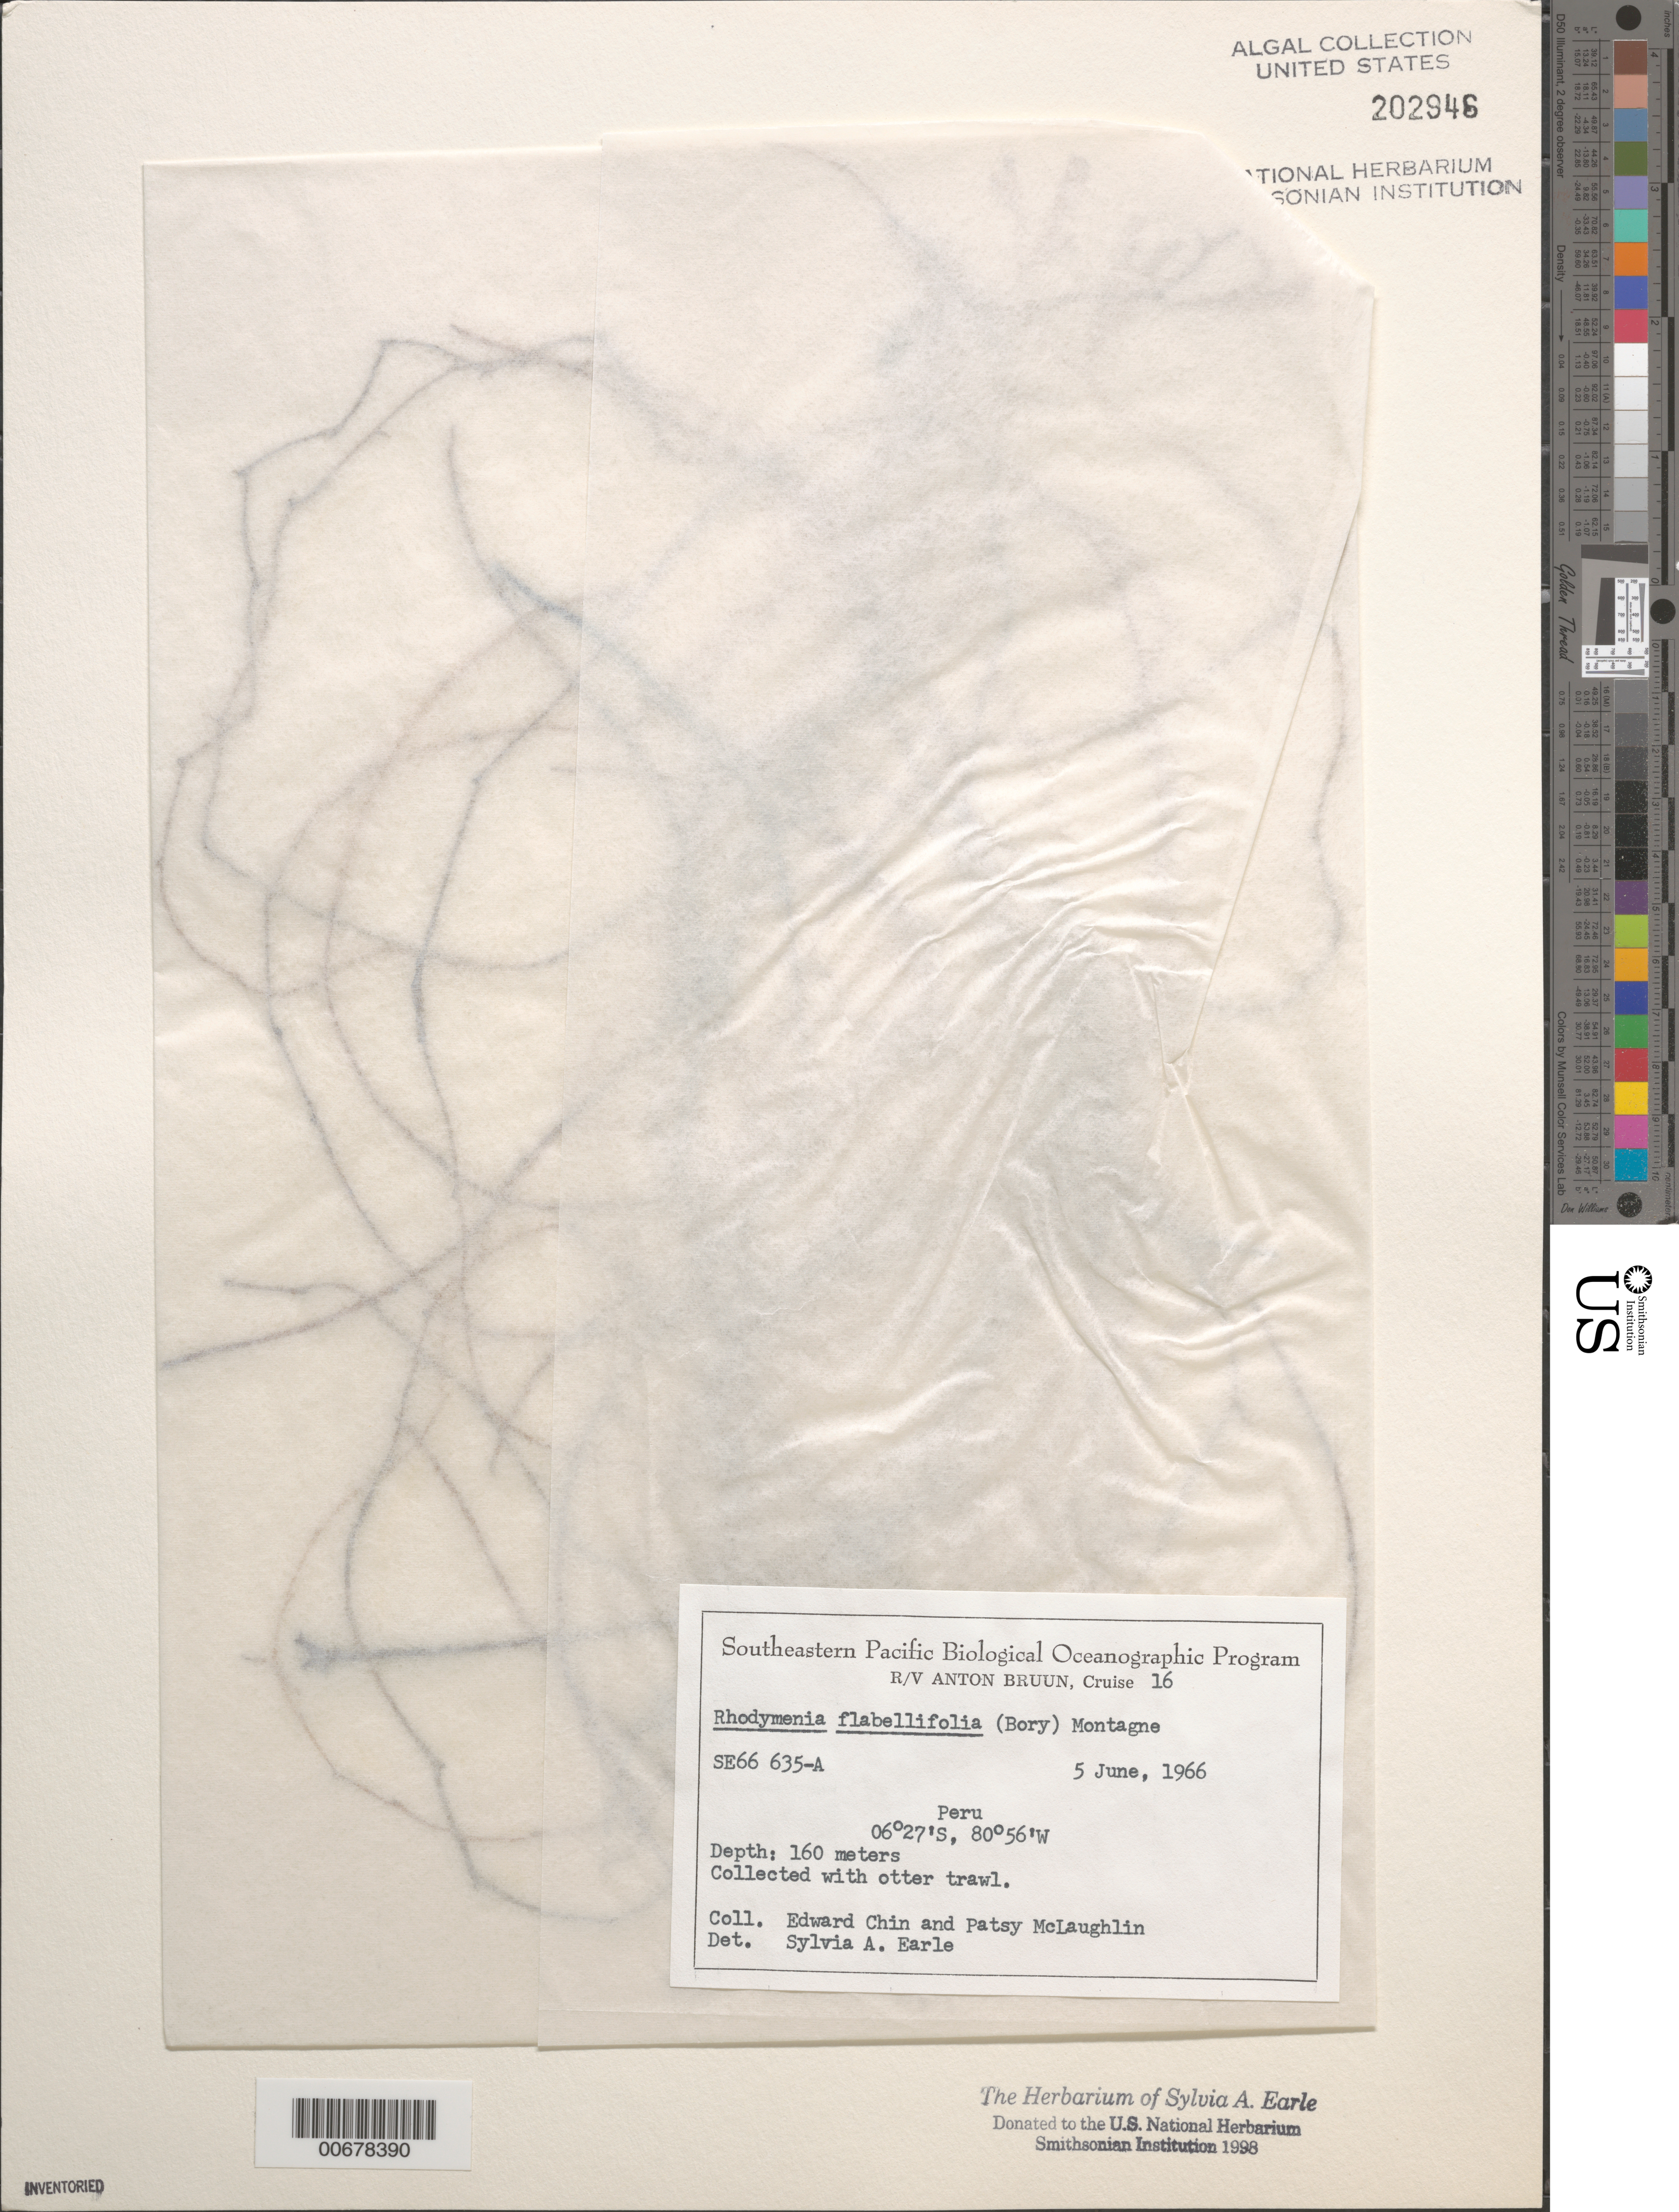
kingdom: Plantae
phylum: Rhodophyta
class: Florideophyceae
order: Rhodymeniales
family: Rhodymeniaceae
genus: Rhodymenia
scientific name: Rhodymenia flabellifolia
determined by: Earle, S. A.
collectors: E. Chin & P. McLaughlin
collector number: SE 66635A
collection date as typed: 05 Jun 1966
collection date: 1966-06-05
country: Peru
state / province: Lambayeque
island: Lobos Islands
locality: Off Lobos de Afuera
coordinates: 6 27' S, 80 56' W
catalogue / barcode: US 202946